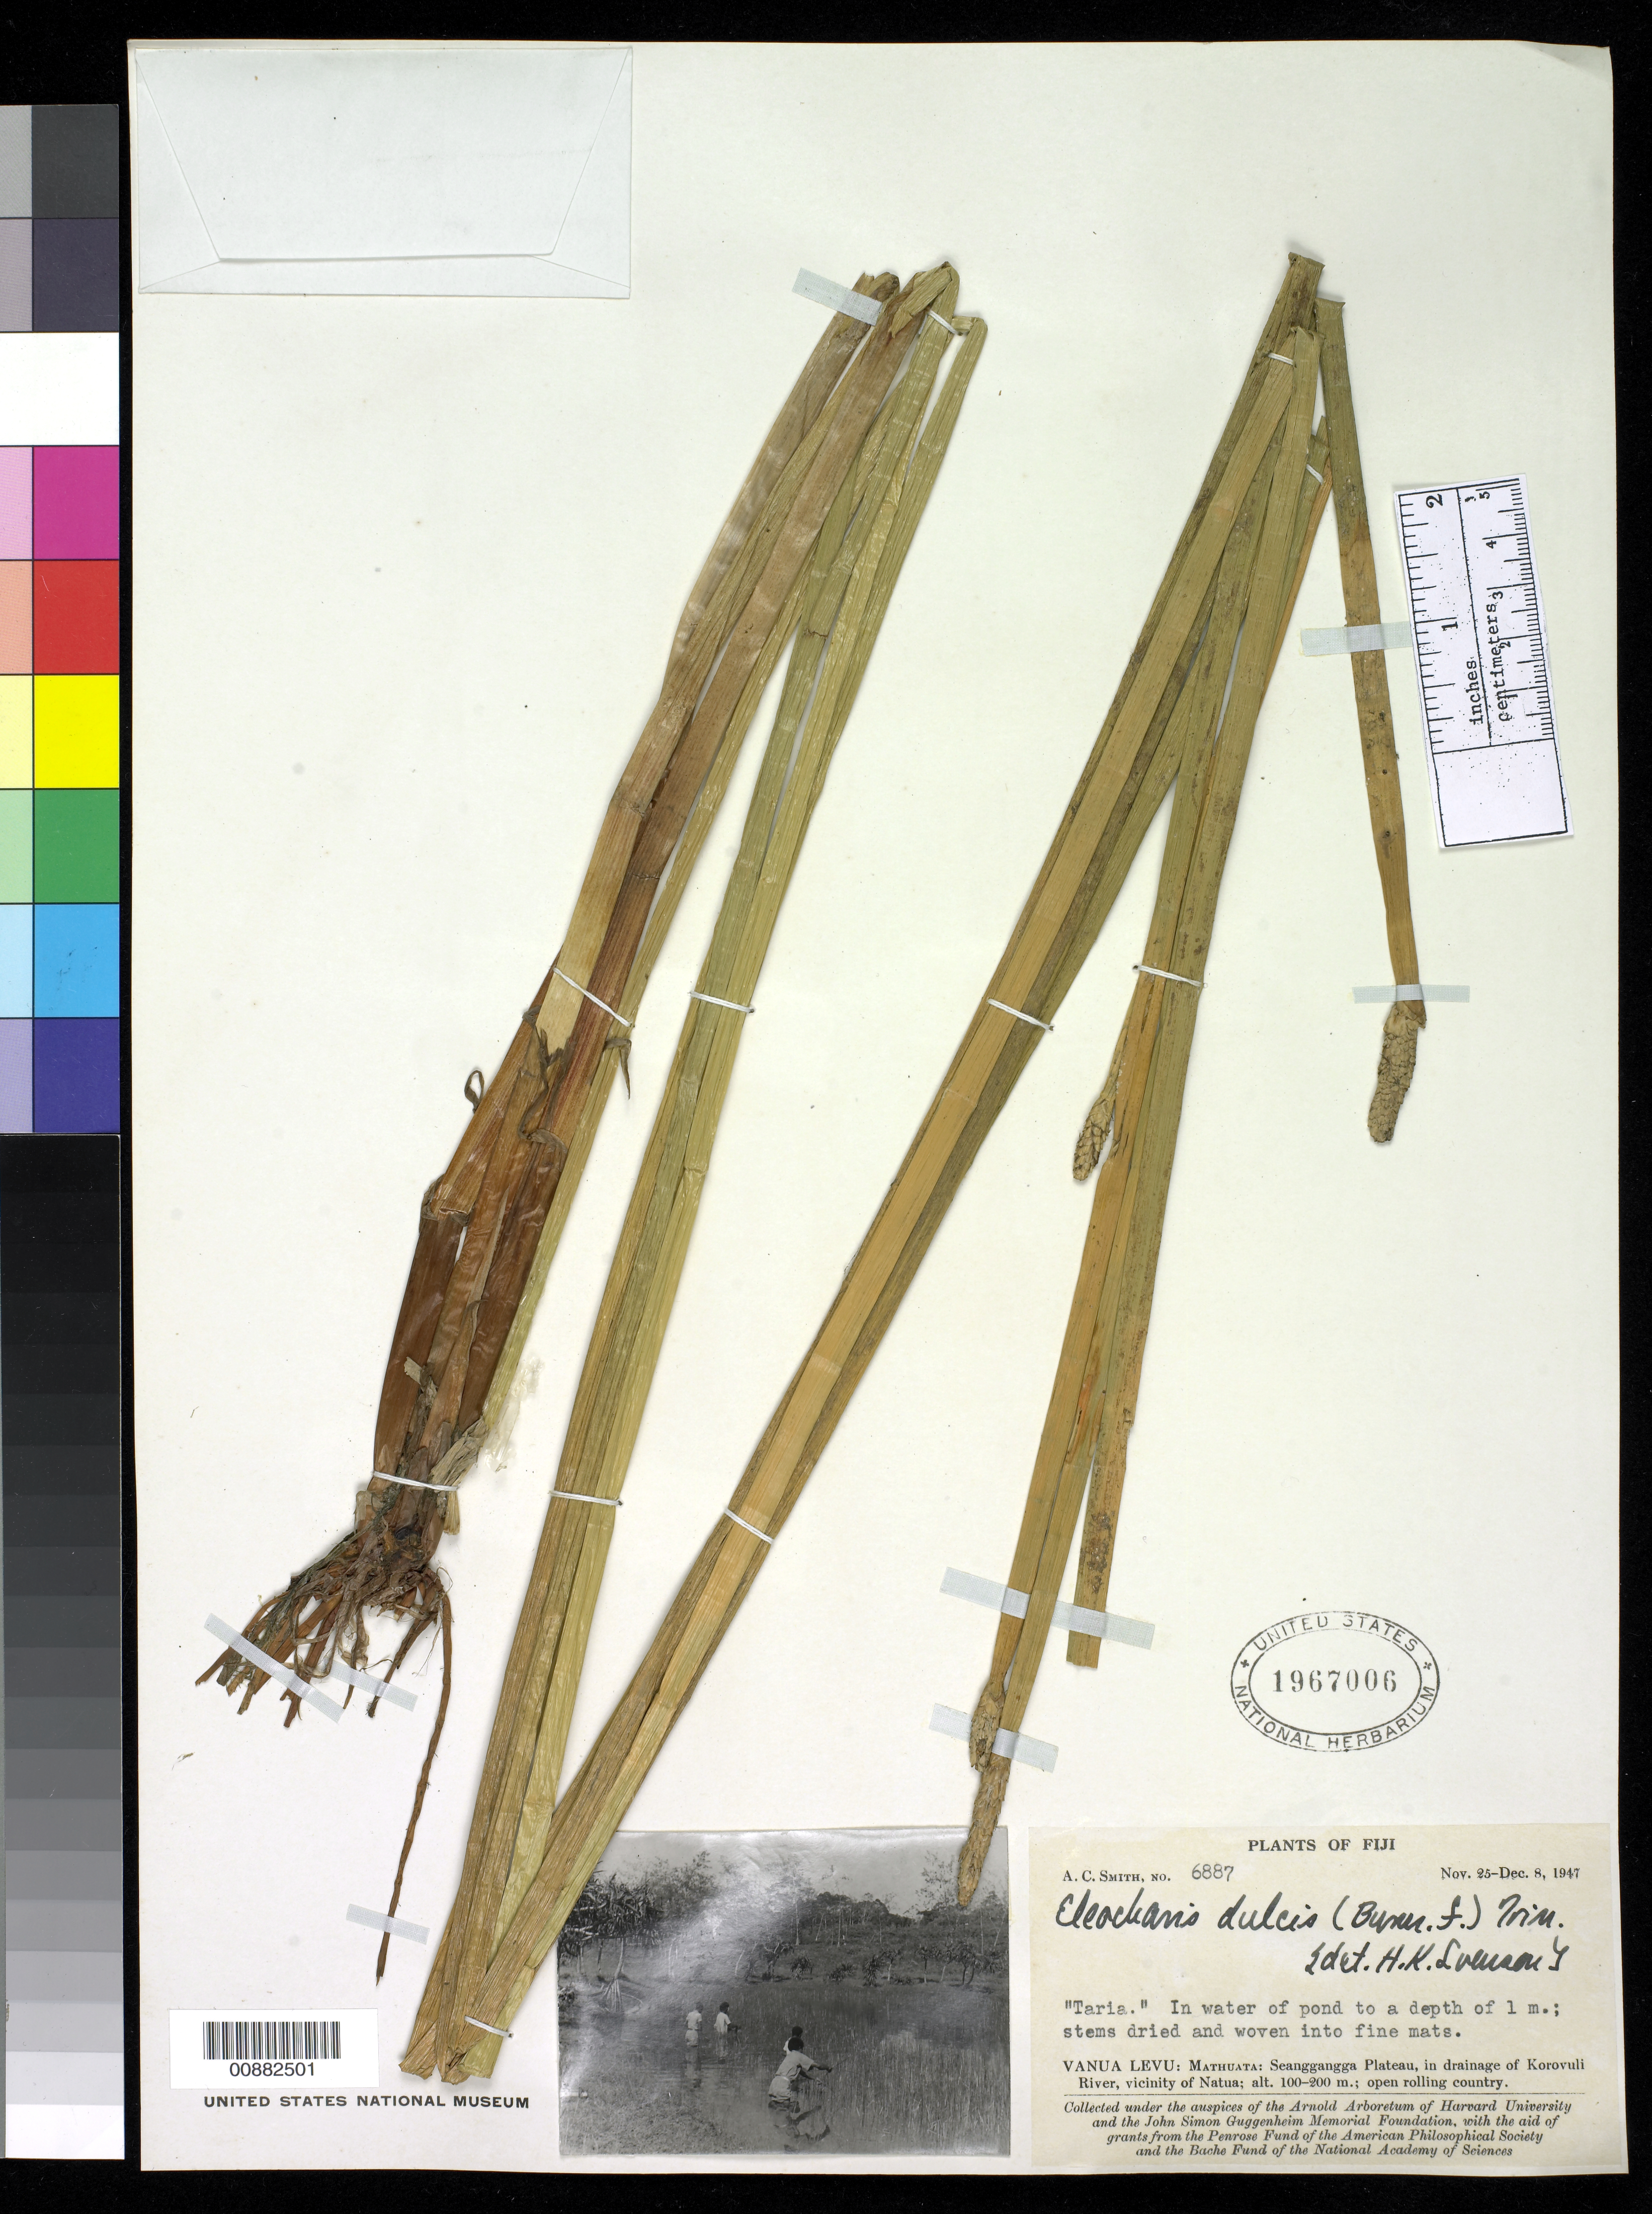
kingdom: Plantae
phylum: Tracheophyta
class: Liliopsida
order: Poales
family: Cyperaceae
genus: Eleocharis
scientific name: Eleocharis dulcis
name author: (Burm. f.) Trin. ex Hensch.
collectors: A. C. Smith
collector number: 6887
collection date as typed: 25 Nov 1947 to 08 Nov 1947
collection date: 1947-11-08/1947-11-25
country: Fiji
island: Macuata-i-wai [Mathuata-i-wai]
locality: Mathuata: Seanggangga Plateau, in drainage of Korovuli River, vicinity of Natua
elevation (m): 100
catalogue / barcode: US 1967006